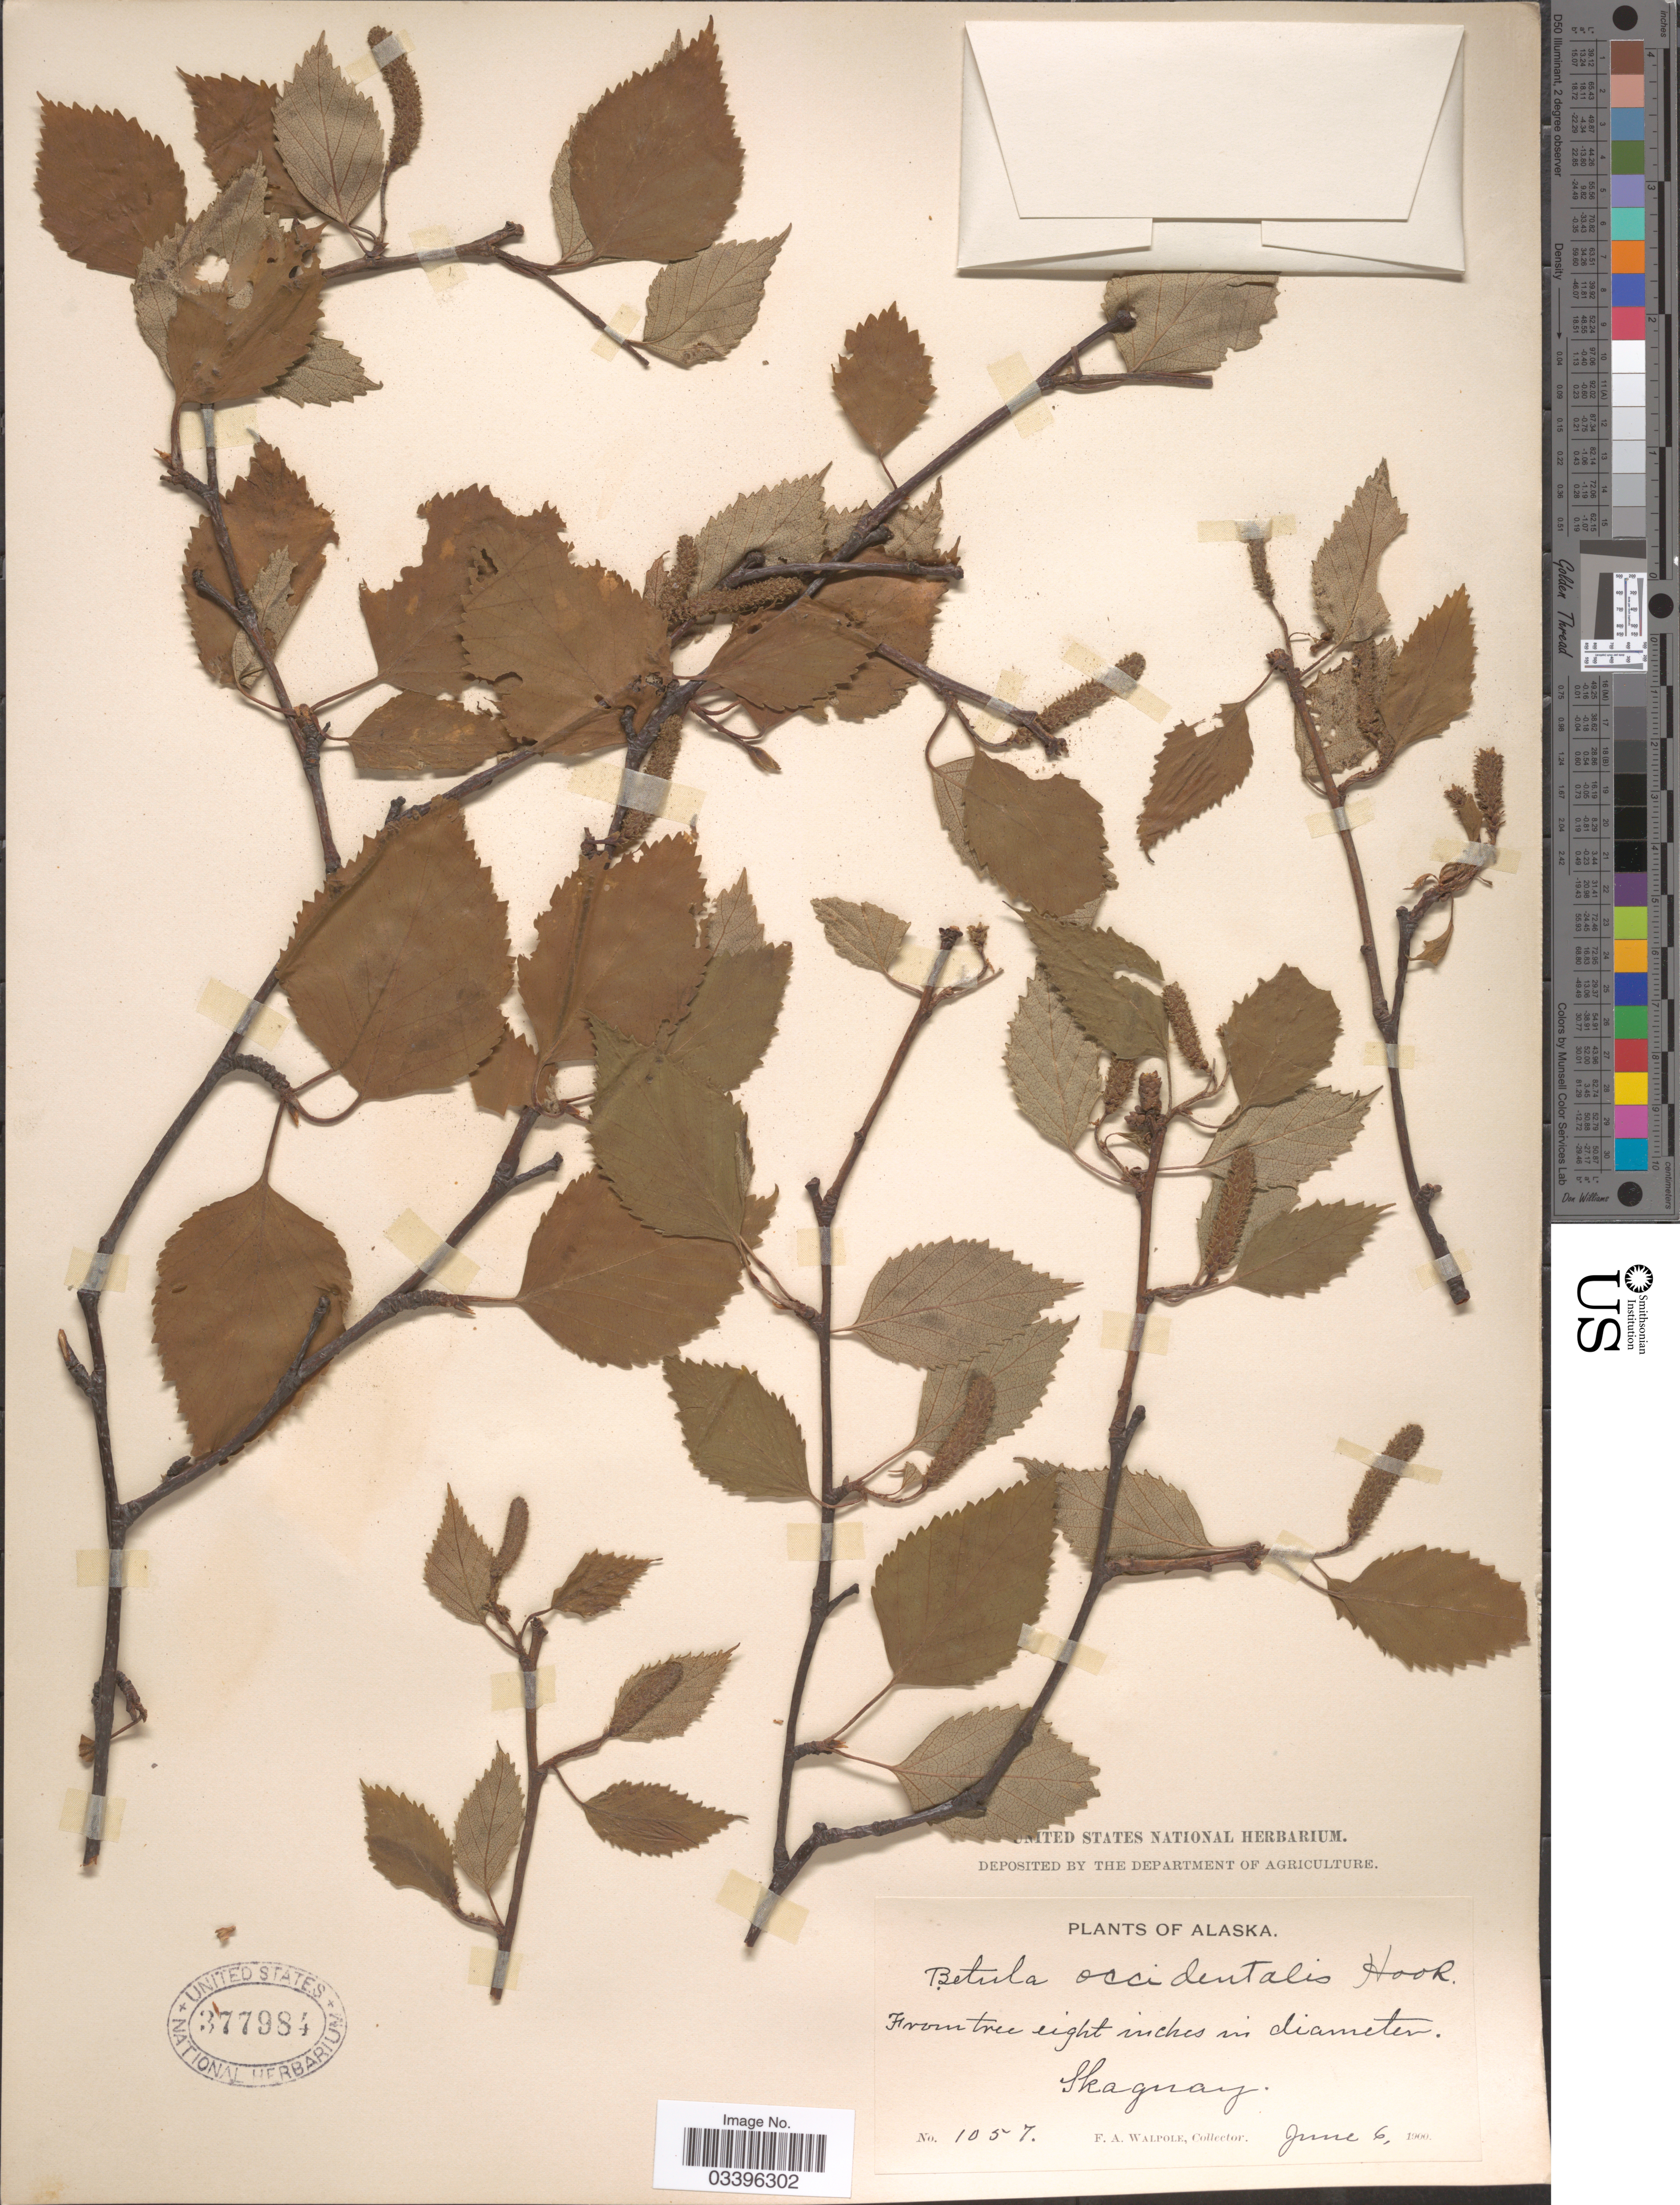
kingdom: Plantae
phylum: Tracheophyta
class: Magnoliopsida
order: Fagales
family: Betulaceae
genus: Betula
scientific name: Betula occidentalis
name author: Hook.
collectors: F. Walpole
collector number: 1057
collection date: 1900-06-06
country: United States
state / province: Alaska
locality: Skagway.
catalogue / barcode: US 377984